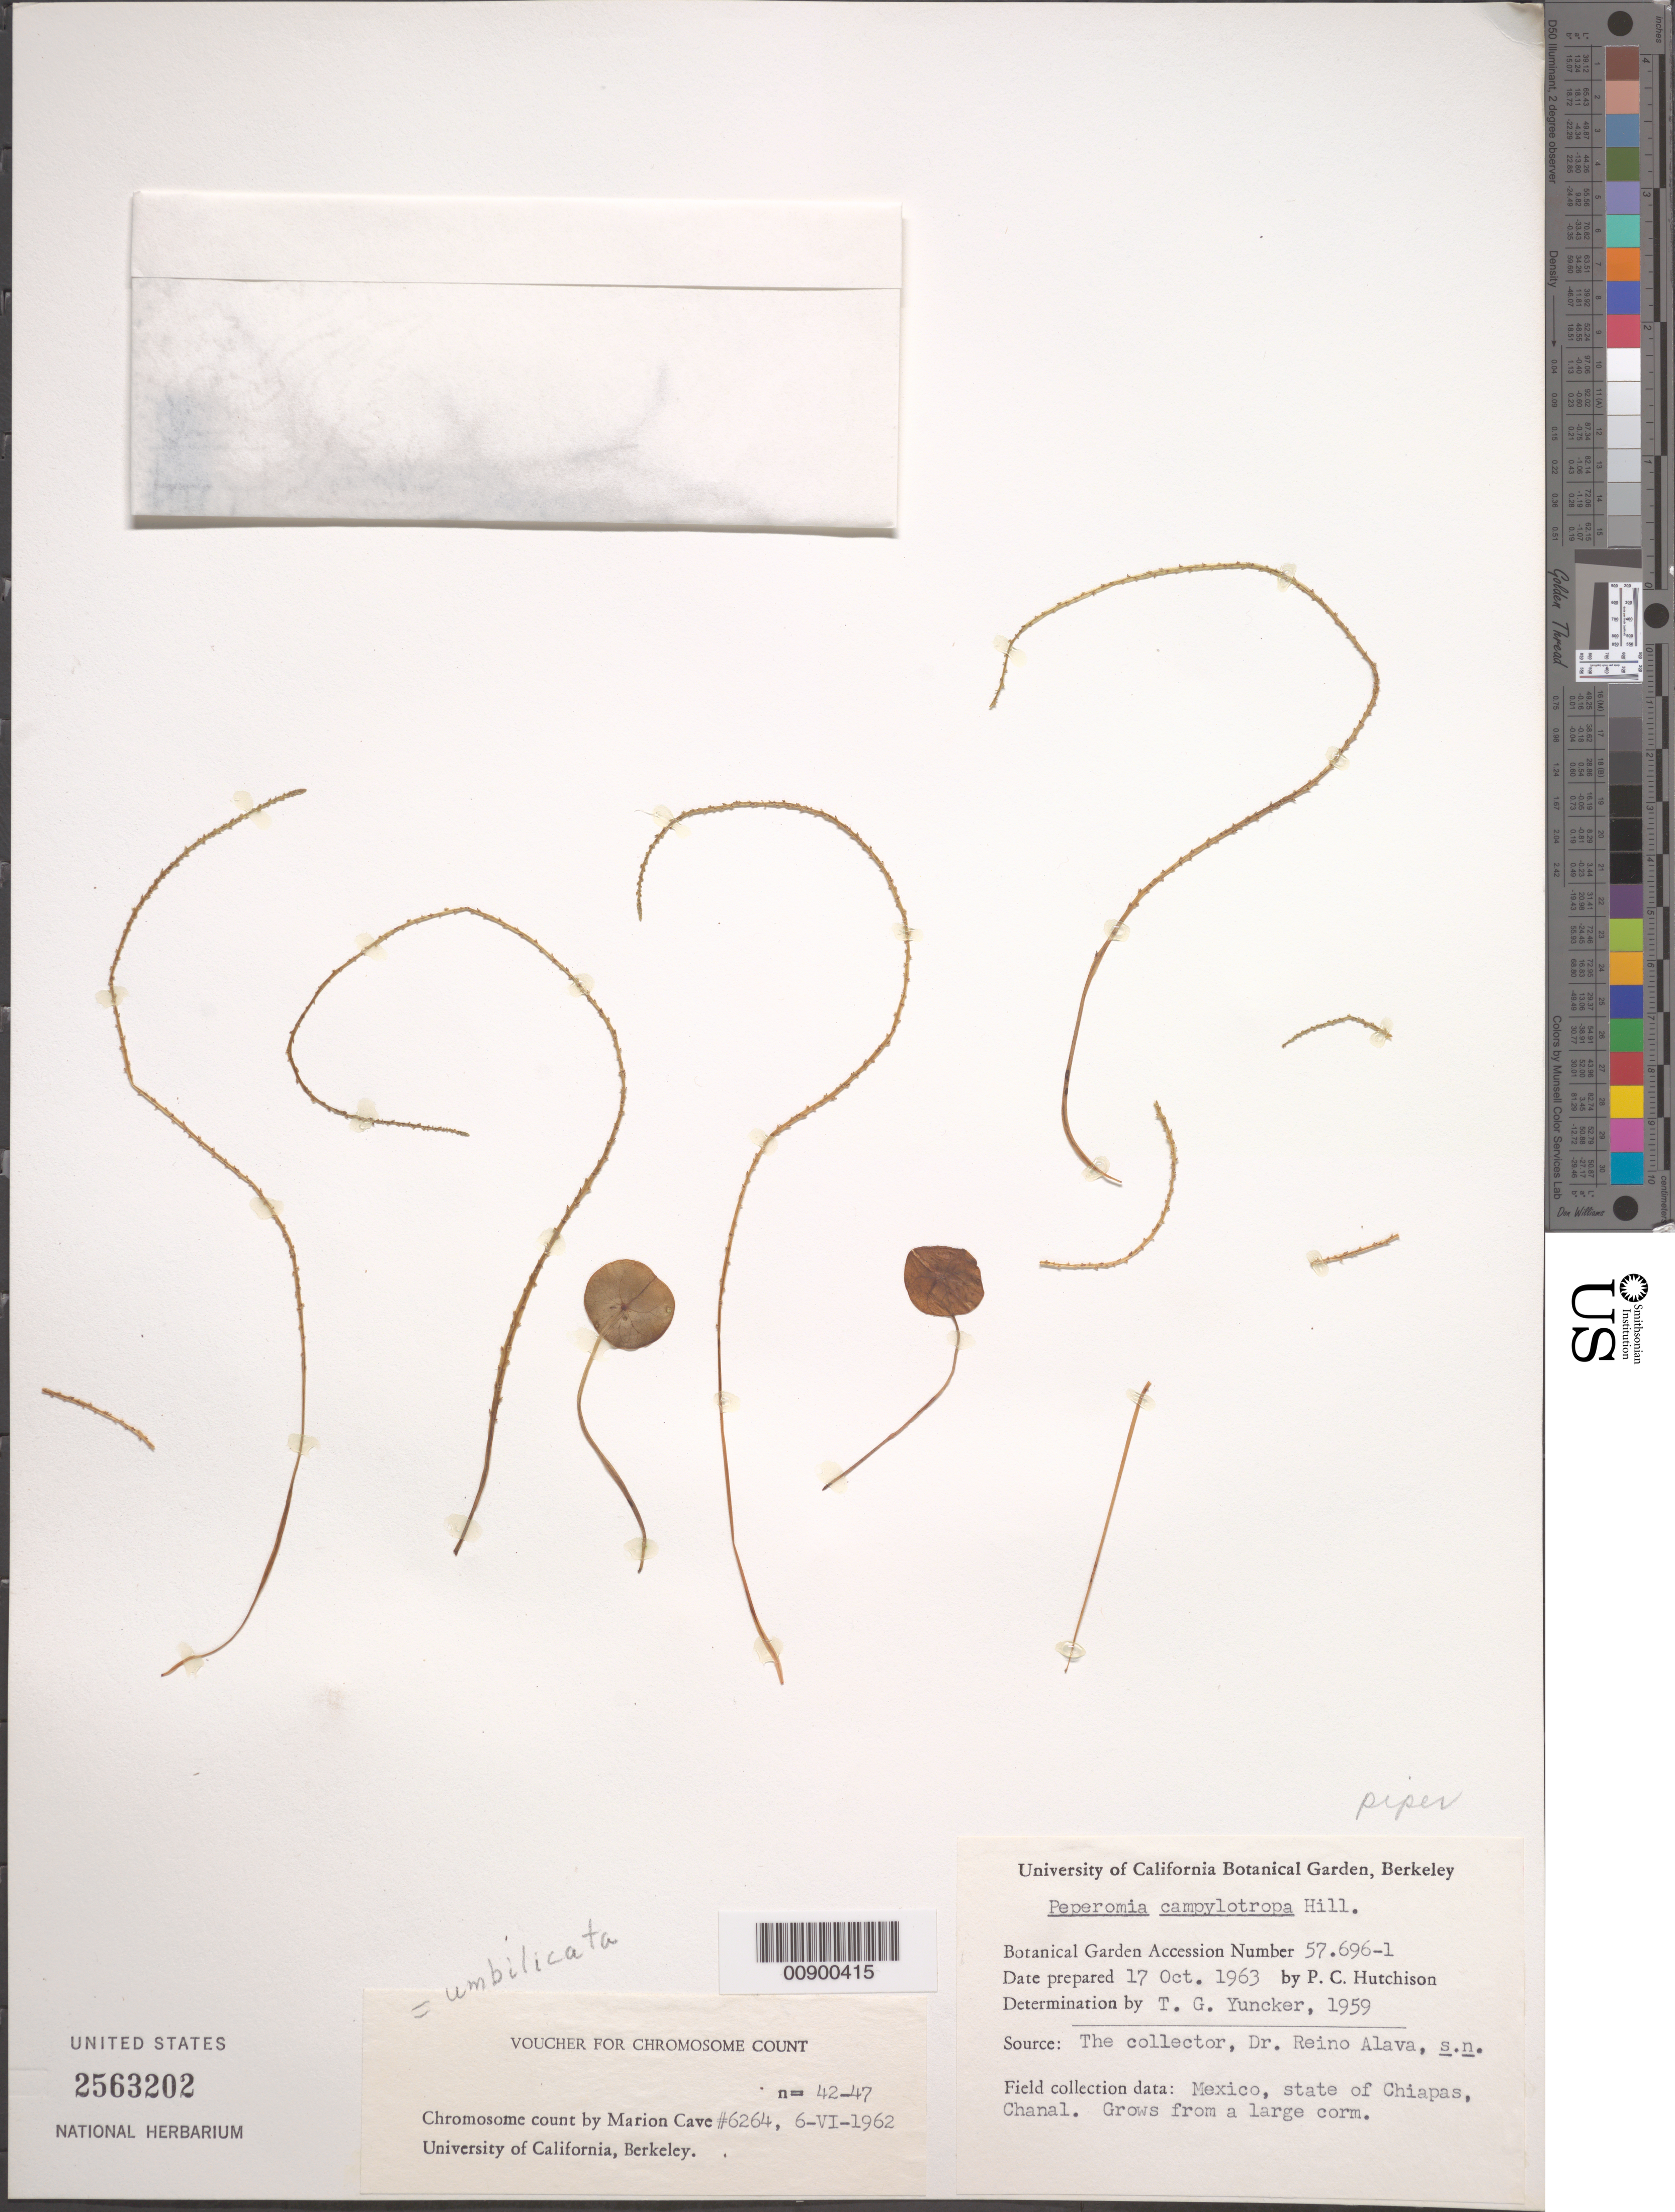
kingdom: Plantae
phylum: Tracheophyta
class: Magnoliopsida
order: Piperales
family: Piperaceae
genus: Peperomia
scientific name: Peperomia umbilicata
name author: Ruiz & Pav.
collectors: R. Alava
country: Mexico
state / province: Chiapas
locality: State of Chiapas, Chanal.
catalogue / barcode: US 2563202